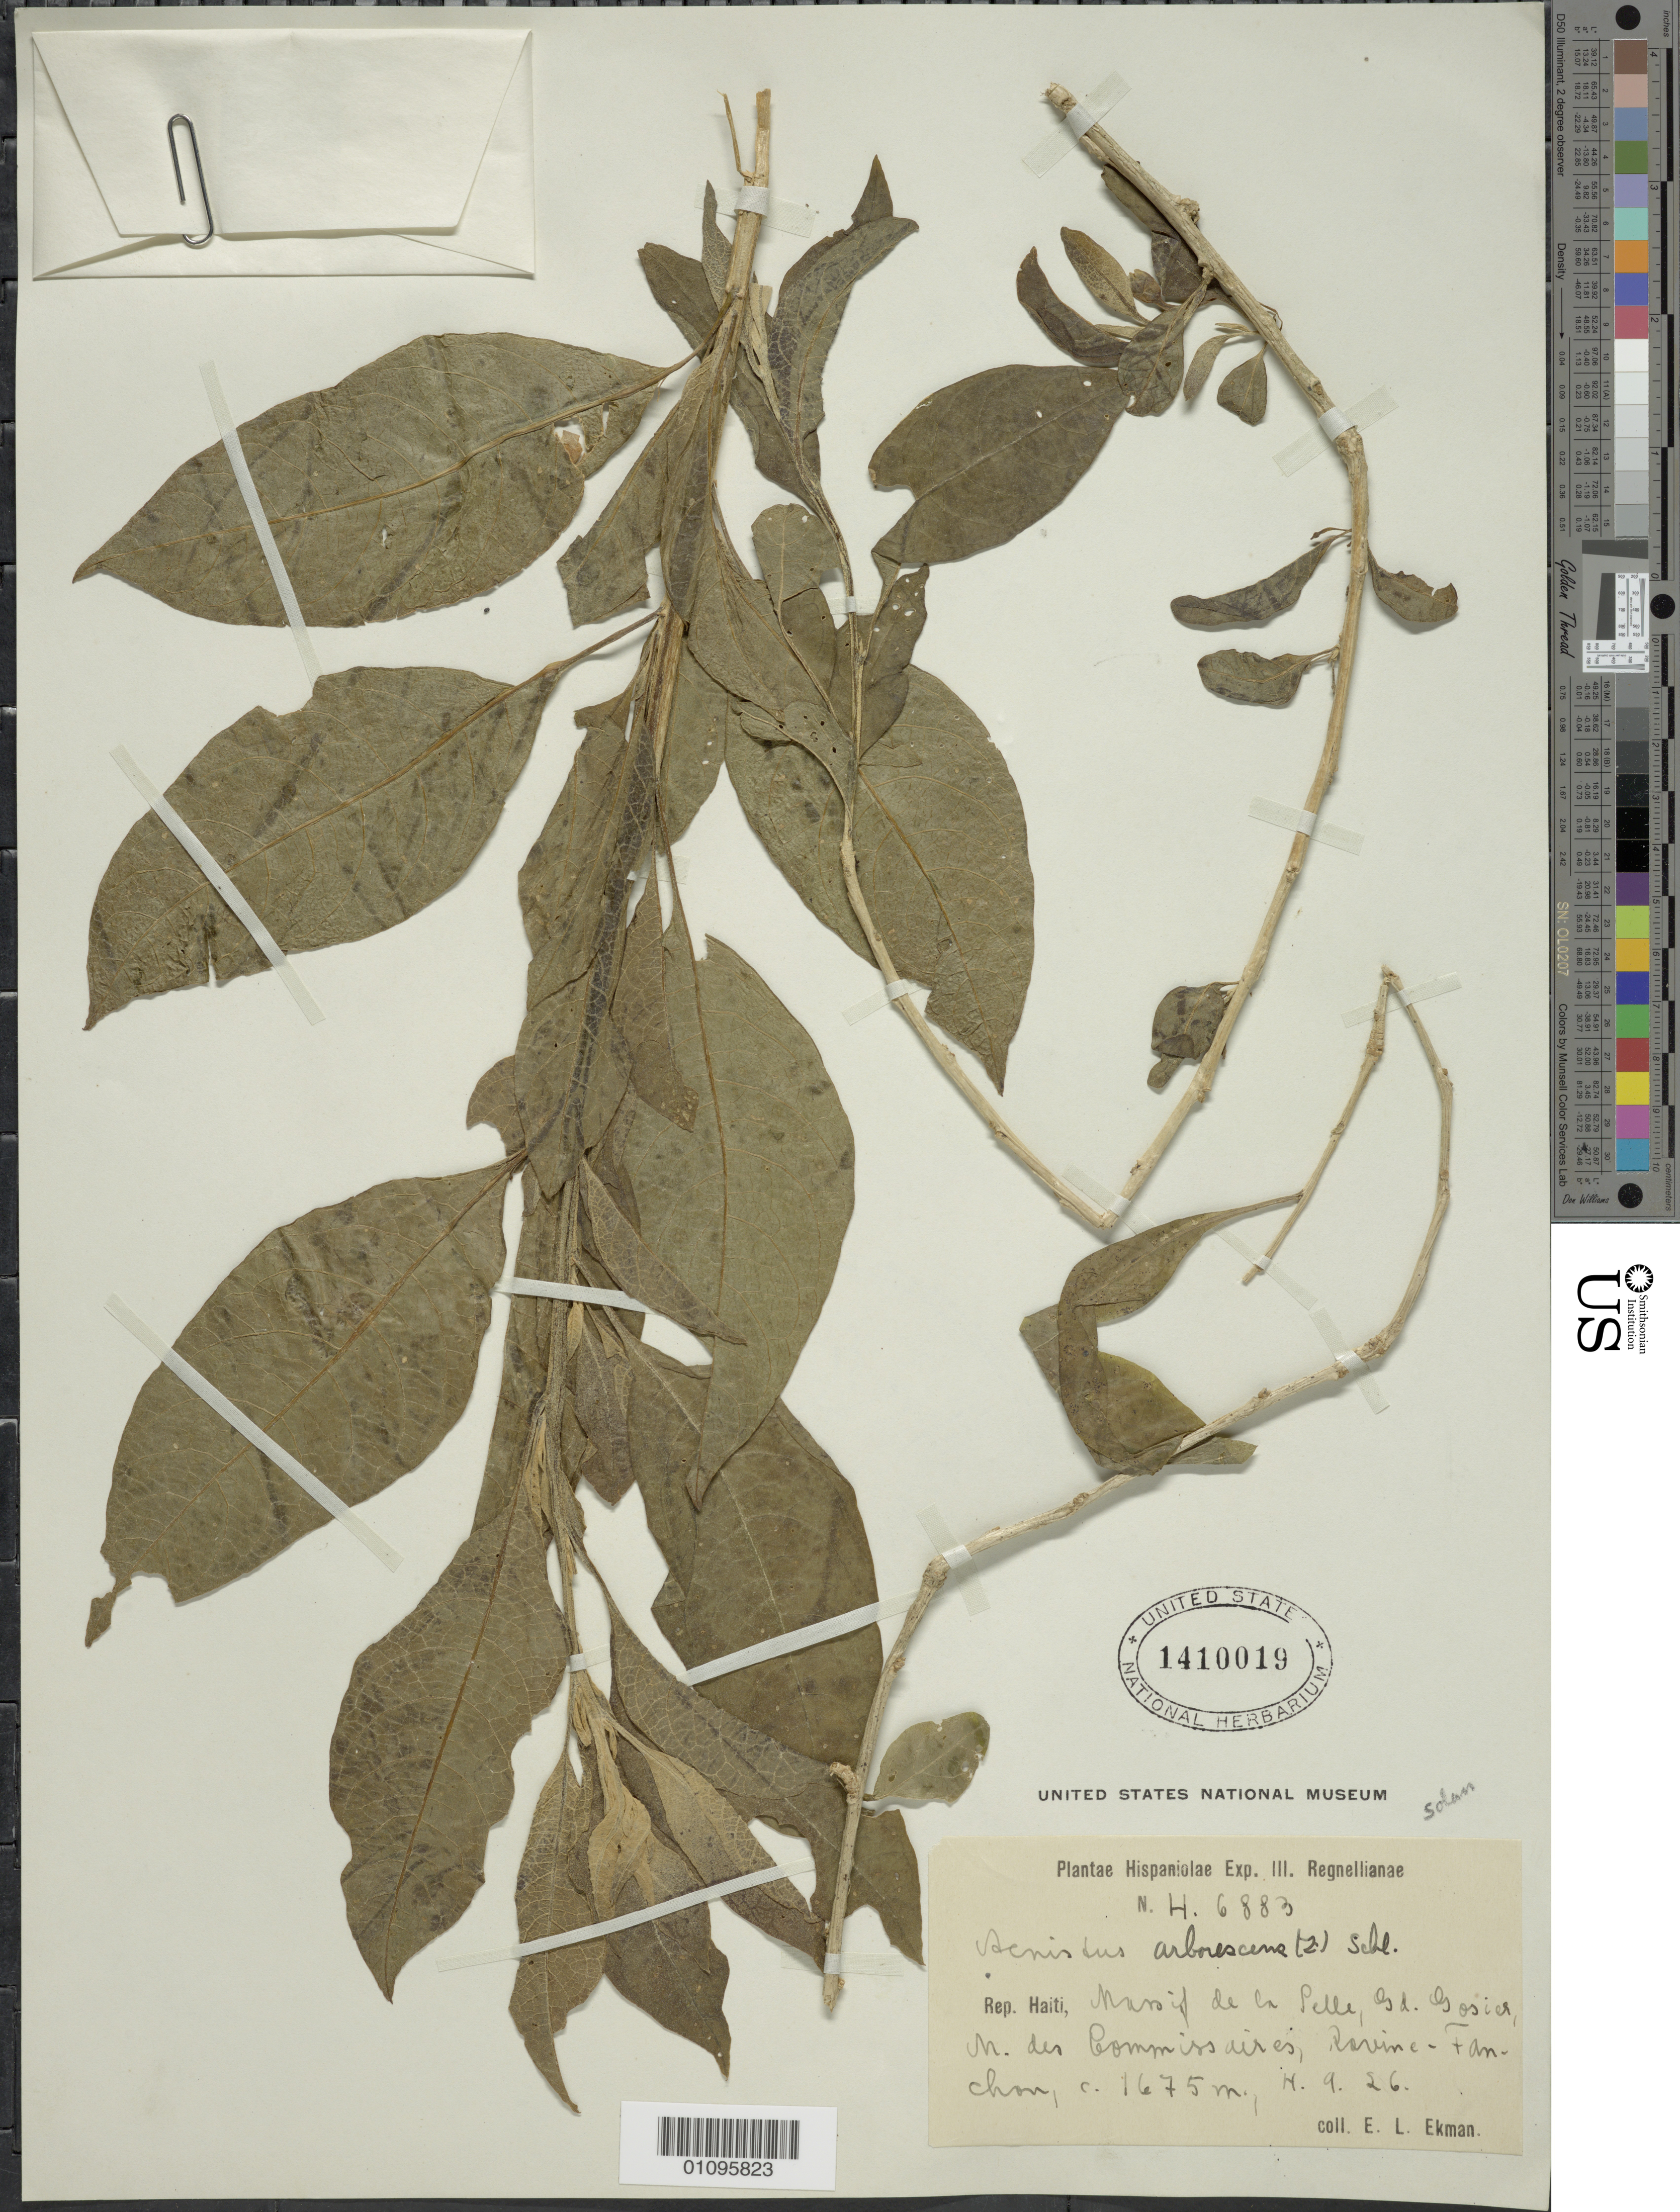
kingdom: Plantae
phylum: Tracheophyta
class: Magnoliopsida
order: Solanales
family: Solanaceae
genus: Acnistus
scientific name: Acnistus arborescens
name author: (L.) Schltdl.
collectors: E. L. Ekman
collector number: H 6883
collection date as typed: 14 Sep 1926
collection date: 1926-09-14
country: Haiti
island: Hispaniola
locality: Mornes des Commissaires, Massif de la Selle, Gd. Gosies, Ravine Fanchon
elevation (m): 1675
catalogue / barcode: US 1410019